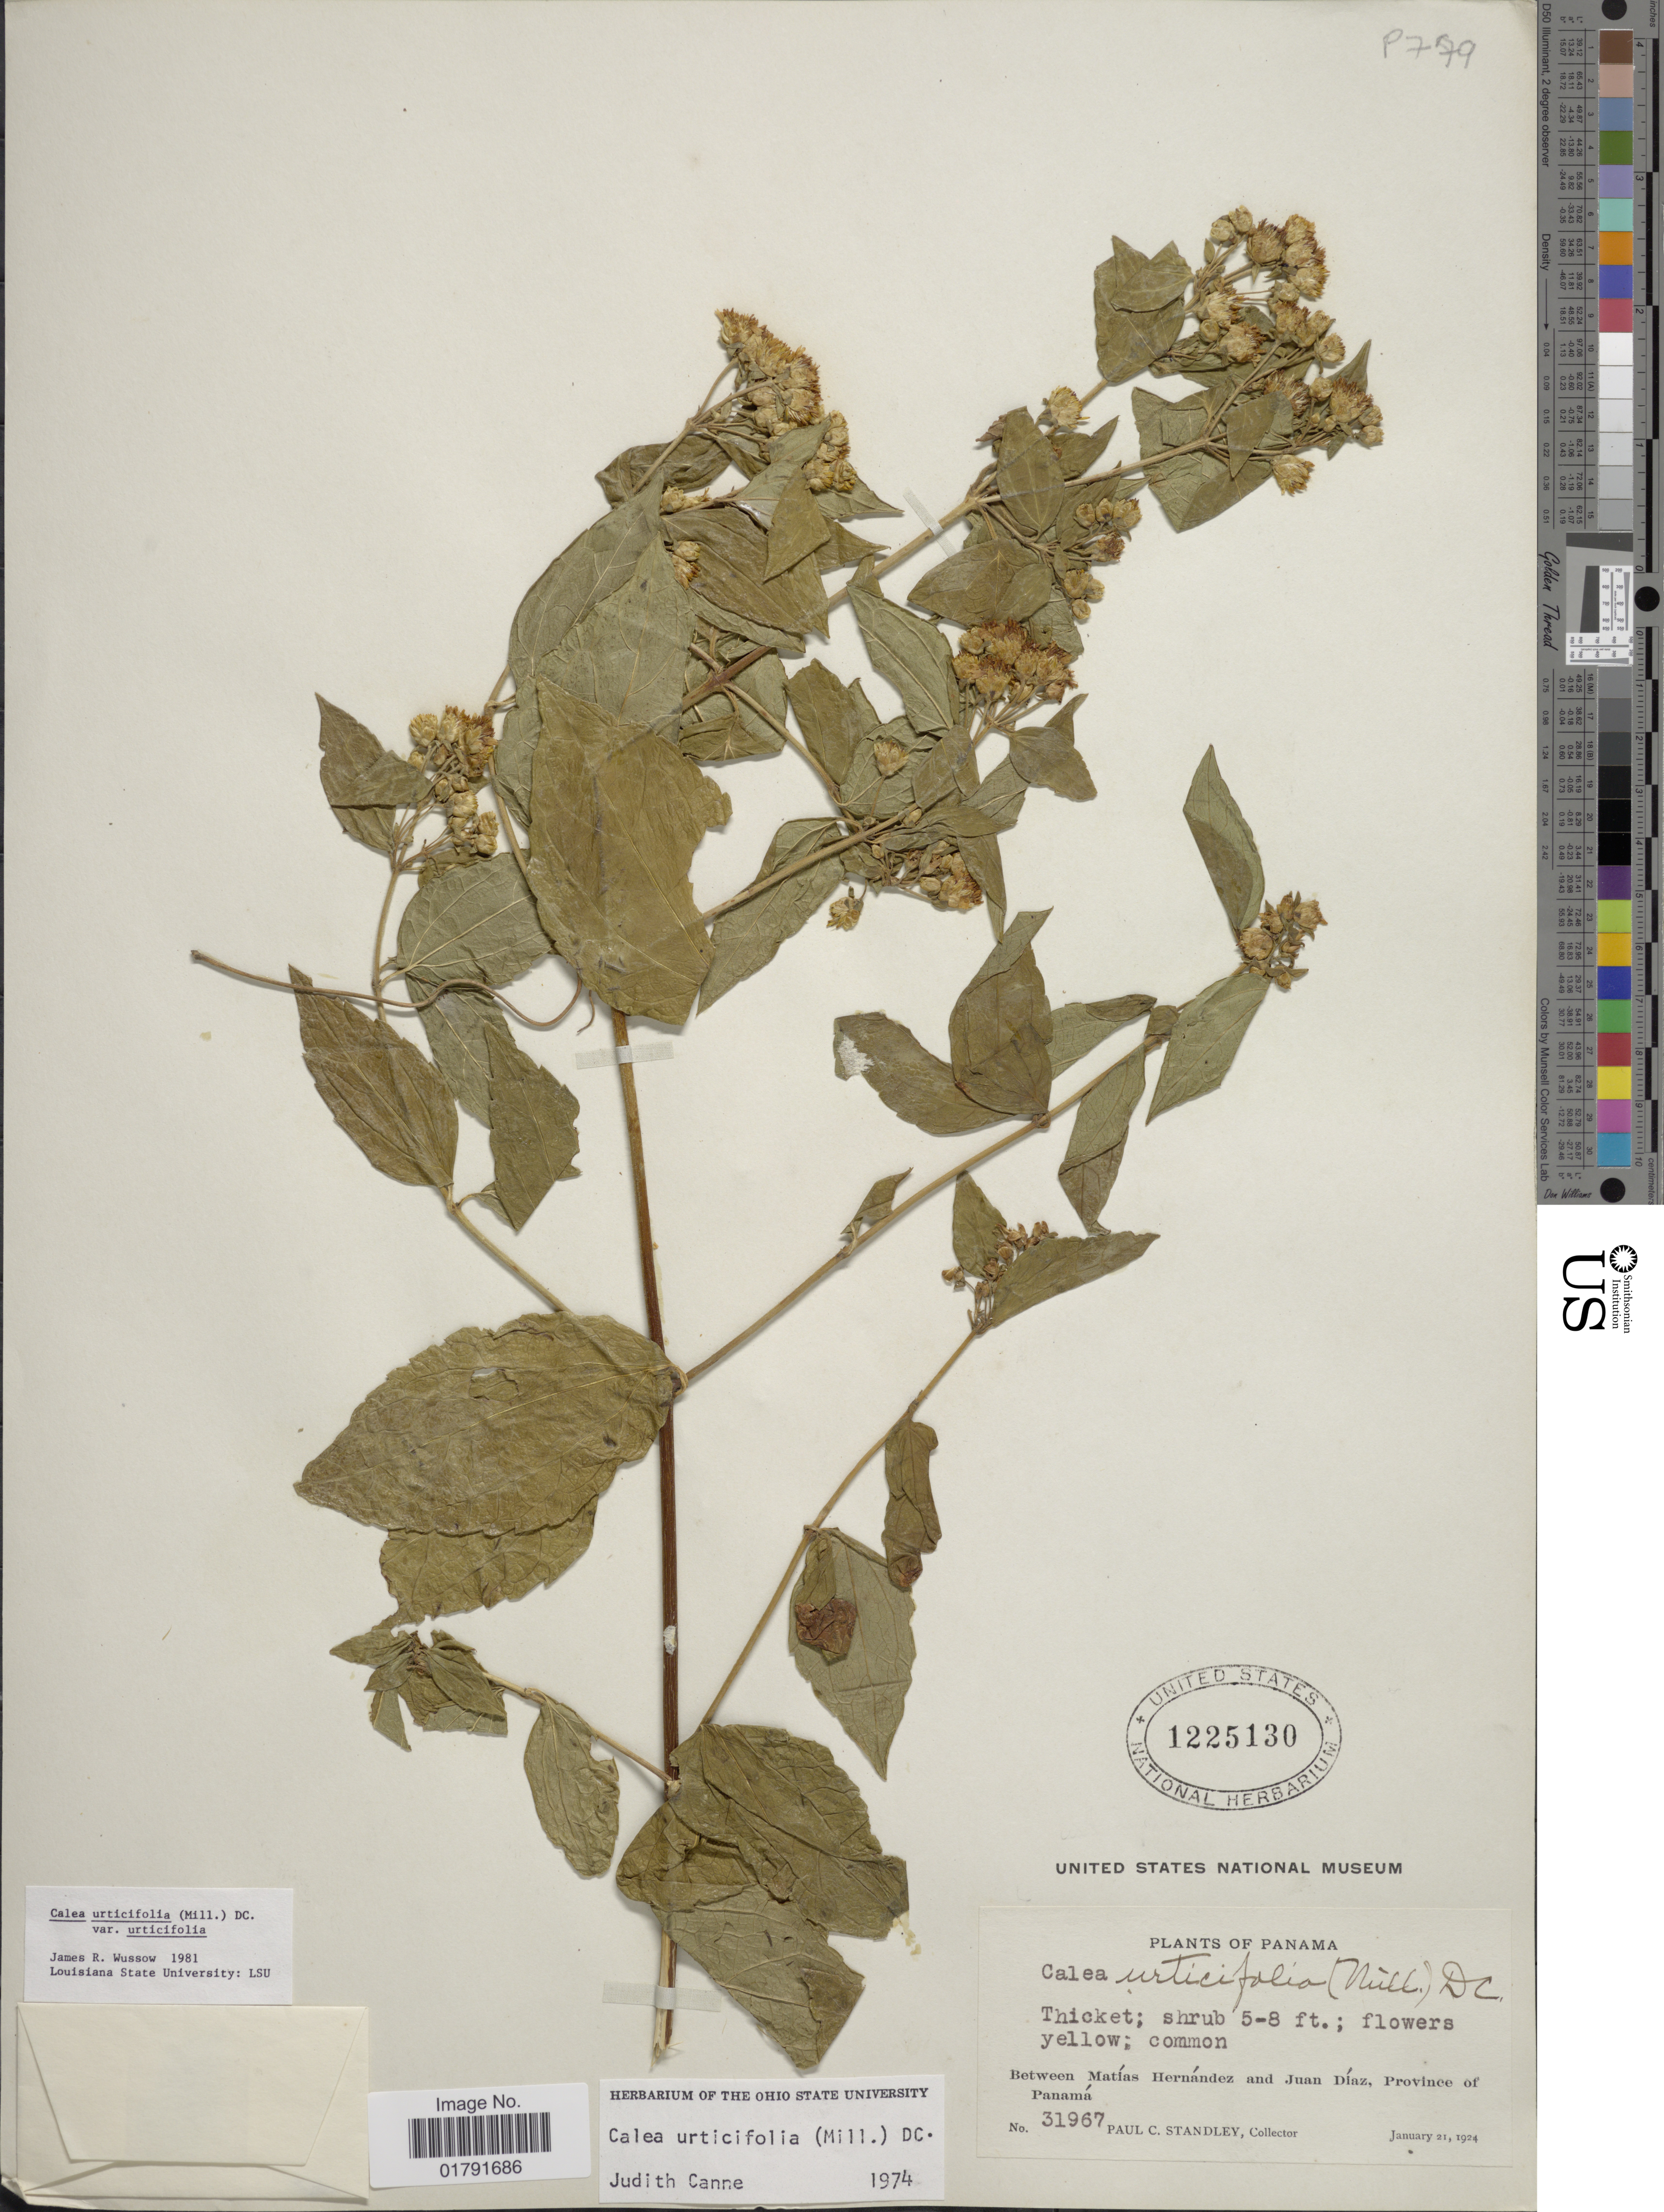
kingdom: Plantae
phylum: Tracheophyta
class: Magnoliopsida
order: Asterales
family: Asteraceae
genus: Calea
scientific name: Calea urticifolia var. urticifolia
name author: (Mill.) DC.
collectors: P. C. Standley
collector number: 31967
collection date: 1924-01-21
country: Panama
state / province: Panamá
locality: Between Matias Hernandez and Juan Diaz.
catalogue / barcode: US 1225130